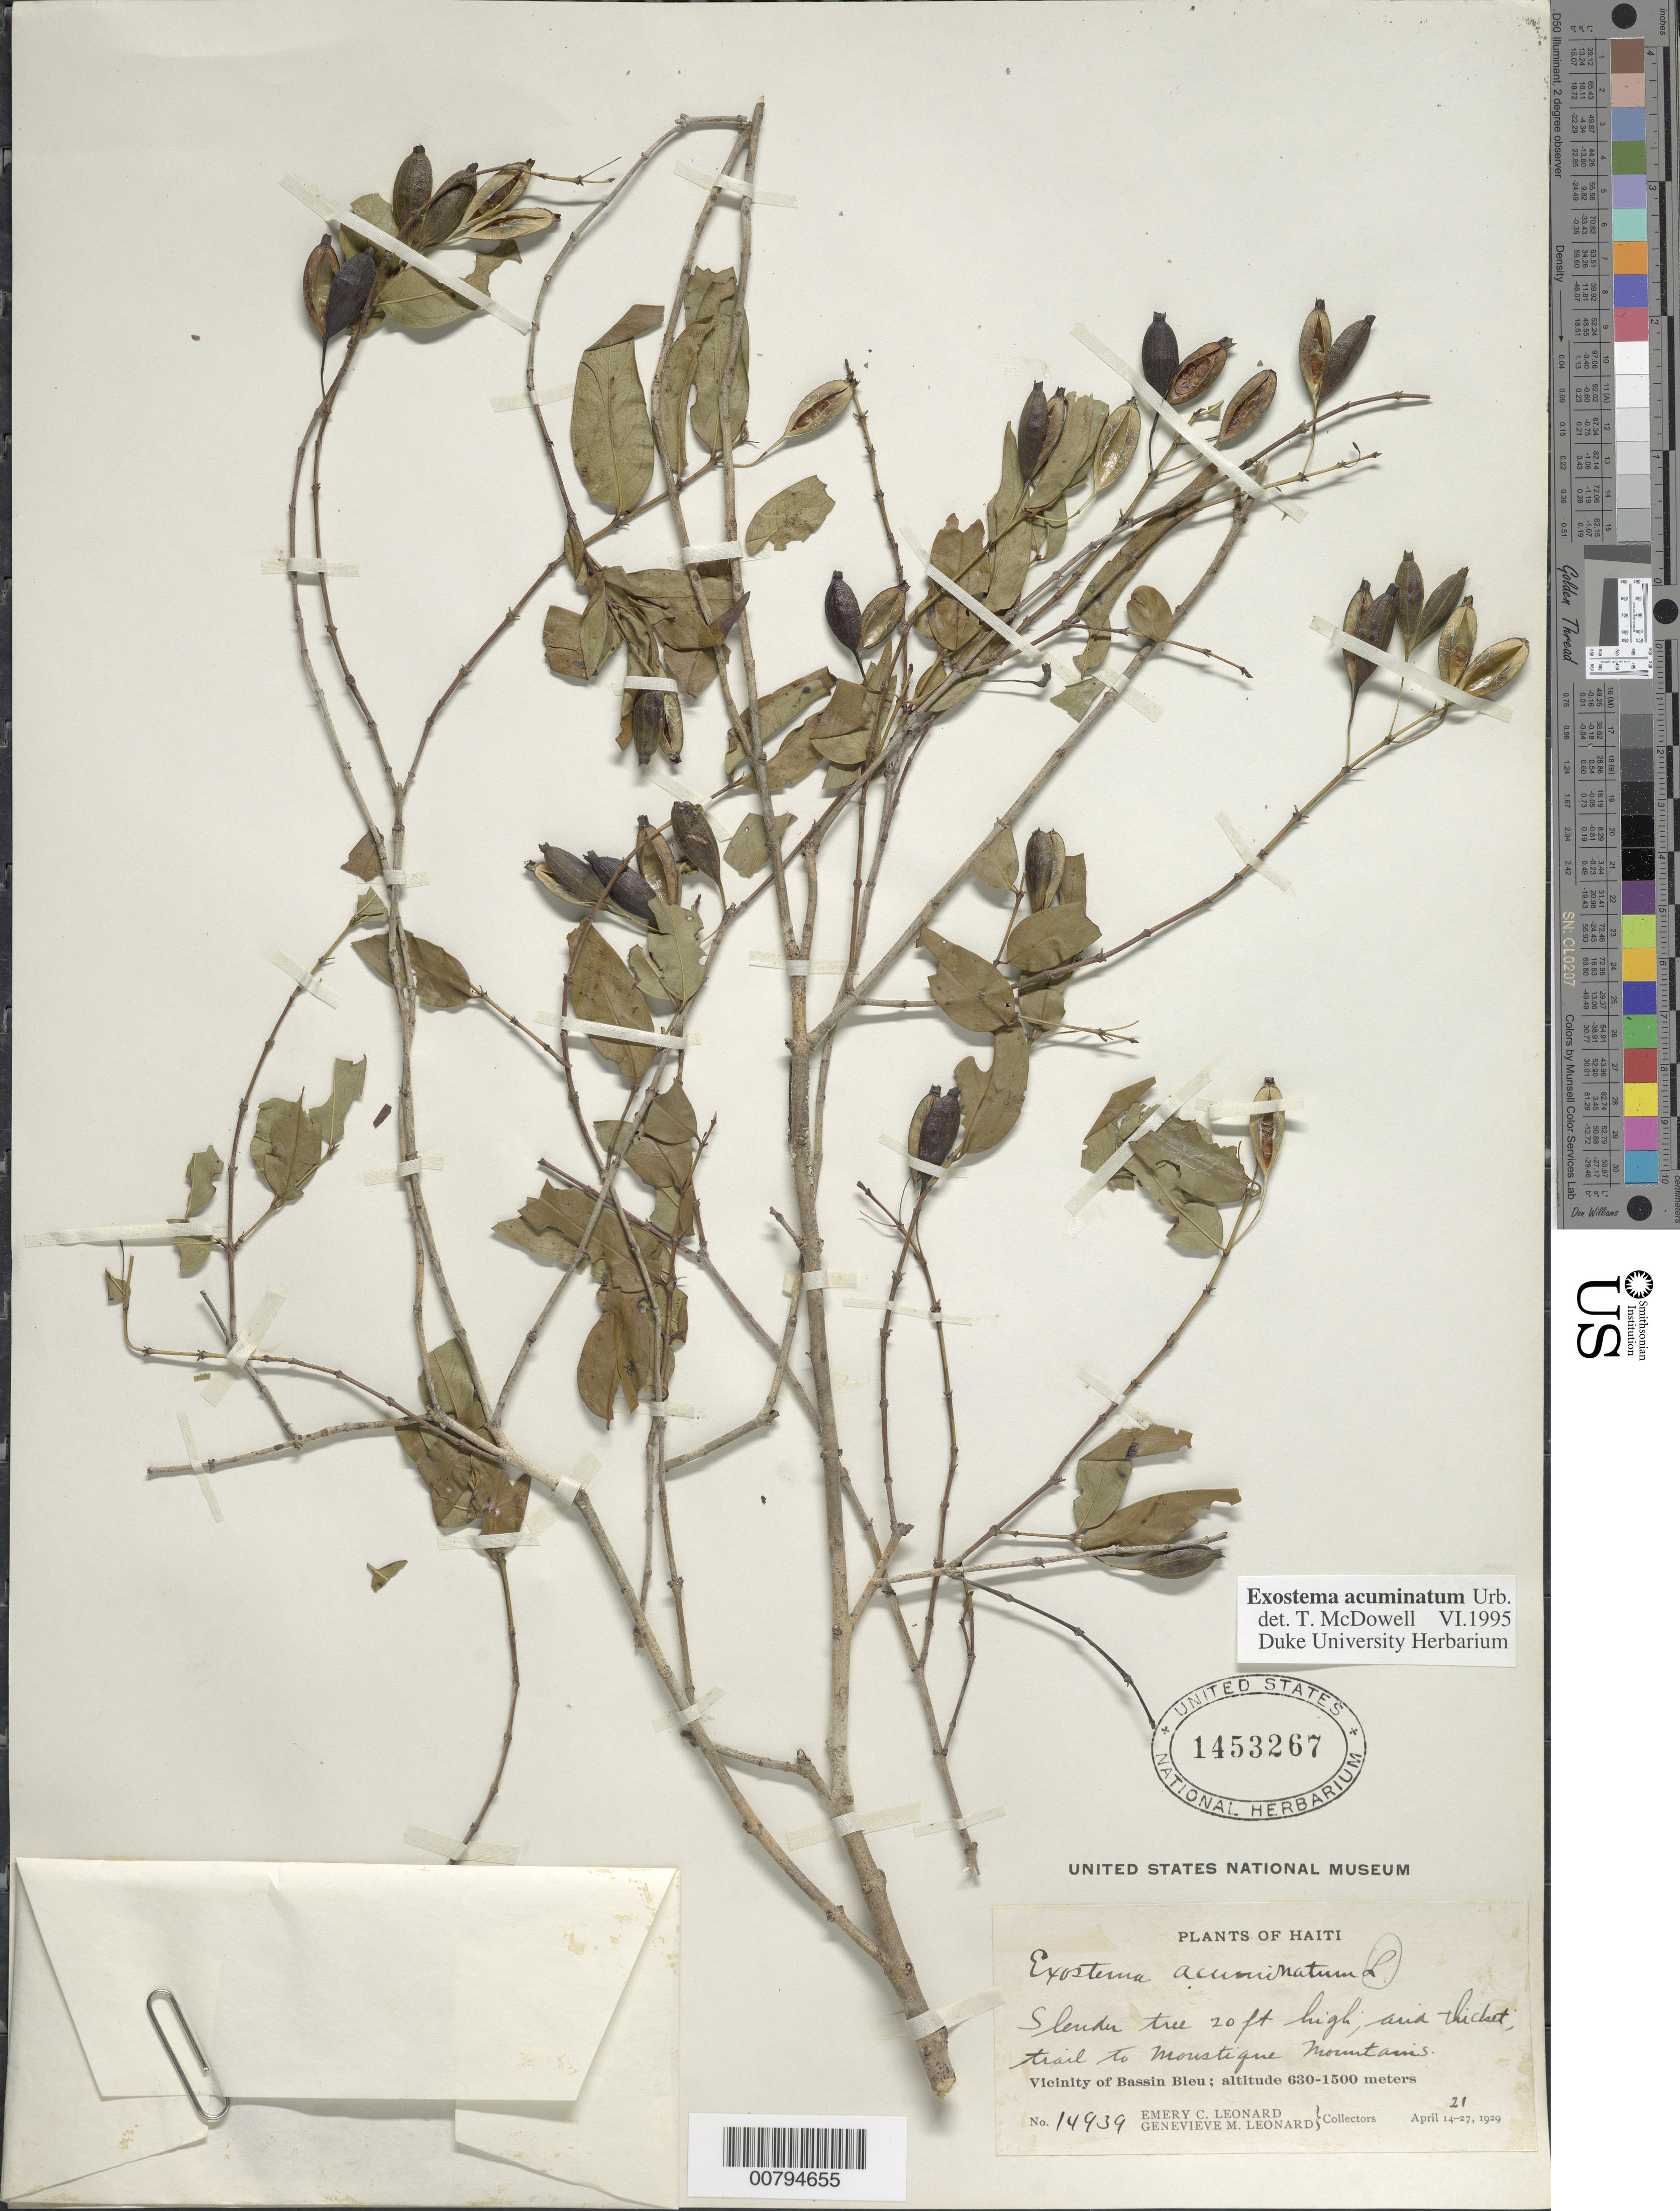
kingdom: Plantae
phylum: Tracheophyta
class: Magnoliopsida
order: Gentianales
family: Rubiaceae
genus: Exostema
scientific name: Exostema acuminatum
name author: Urb.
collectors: E. C. Leonard & G. M. Leonard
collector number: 14939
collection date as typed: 21 Apr 1929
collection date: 1929-04-21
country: Haiti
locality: Trail to Moustique Mountains. Vicinity of Bassin Bleu.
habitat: Arid thicket along trail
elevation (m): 630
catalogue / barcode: US 1453267